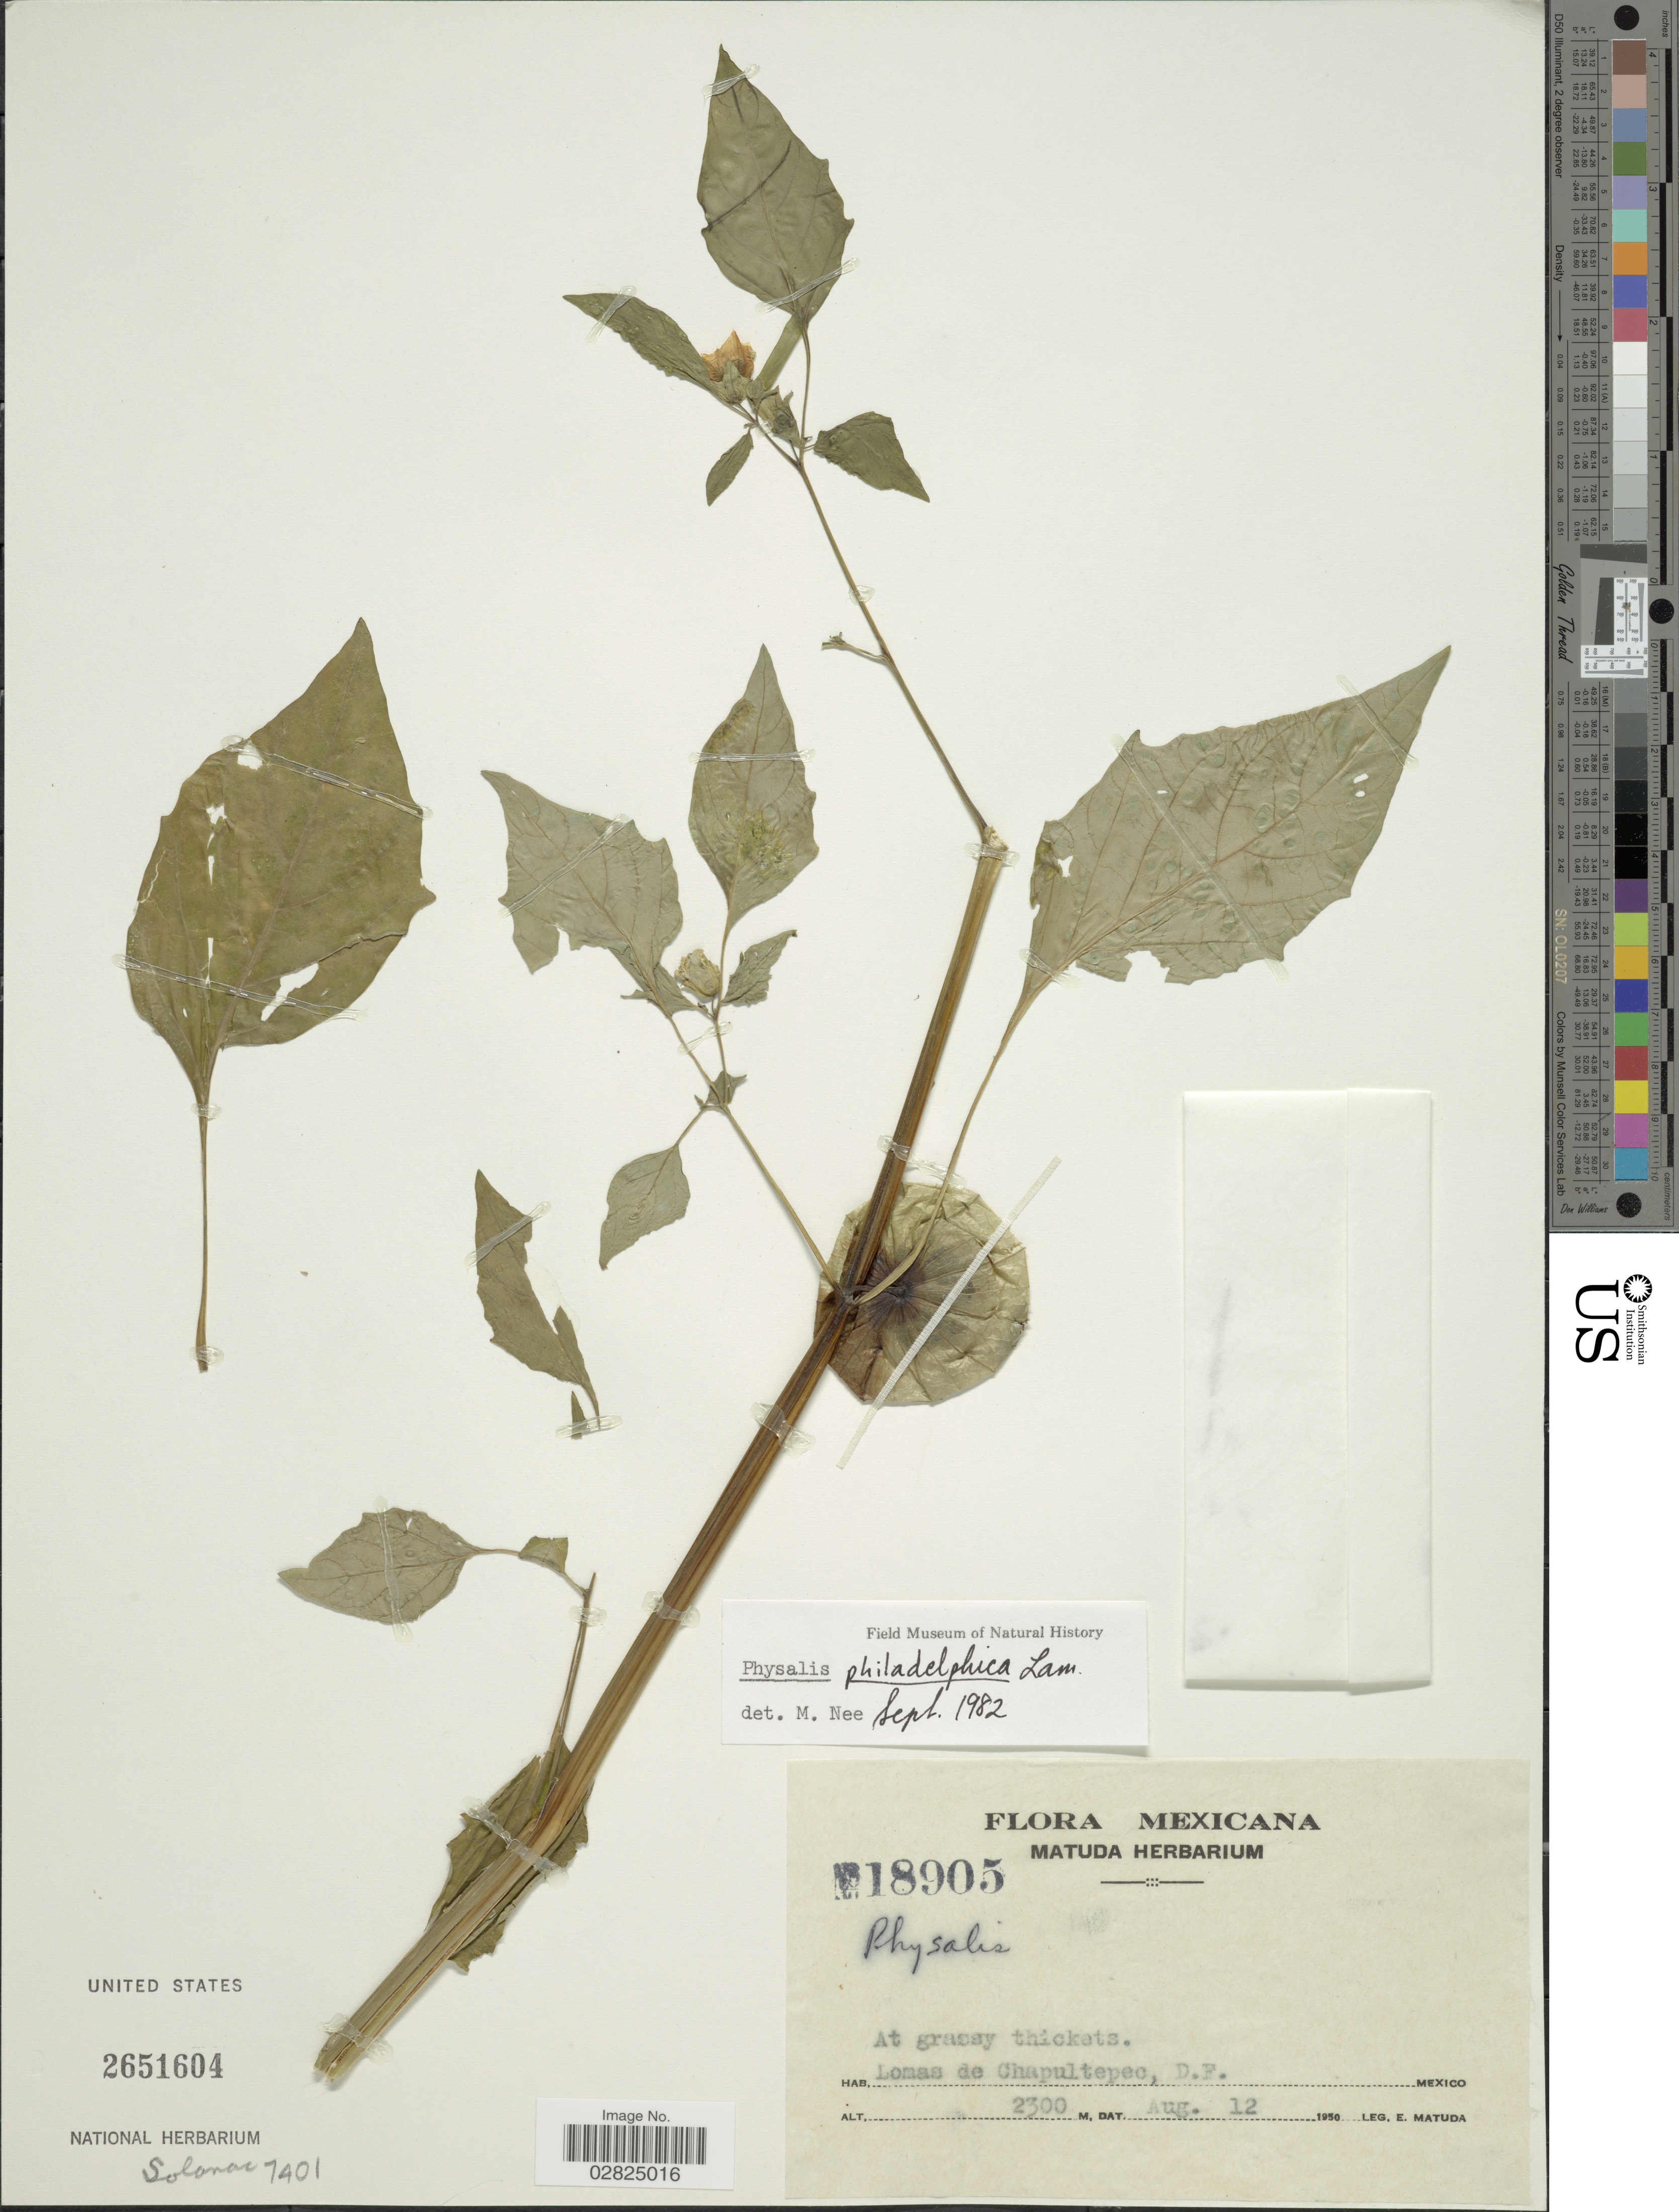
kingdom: Plantae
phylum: Tracheophyta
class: Magnoliopsida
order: Solanales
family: Solanaceae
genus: Physalis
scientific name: Physalis philadelphica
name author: Lam.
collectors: E. Matuda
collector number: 18905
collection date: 1950-08-12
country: Mexico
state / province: Distrito Federal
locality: Lomas de Chapultepec.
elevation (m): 2300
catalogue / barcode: US 2651604